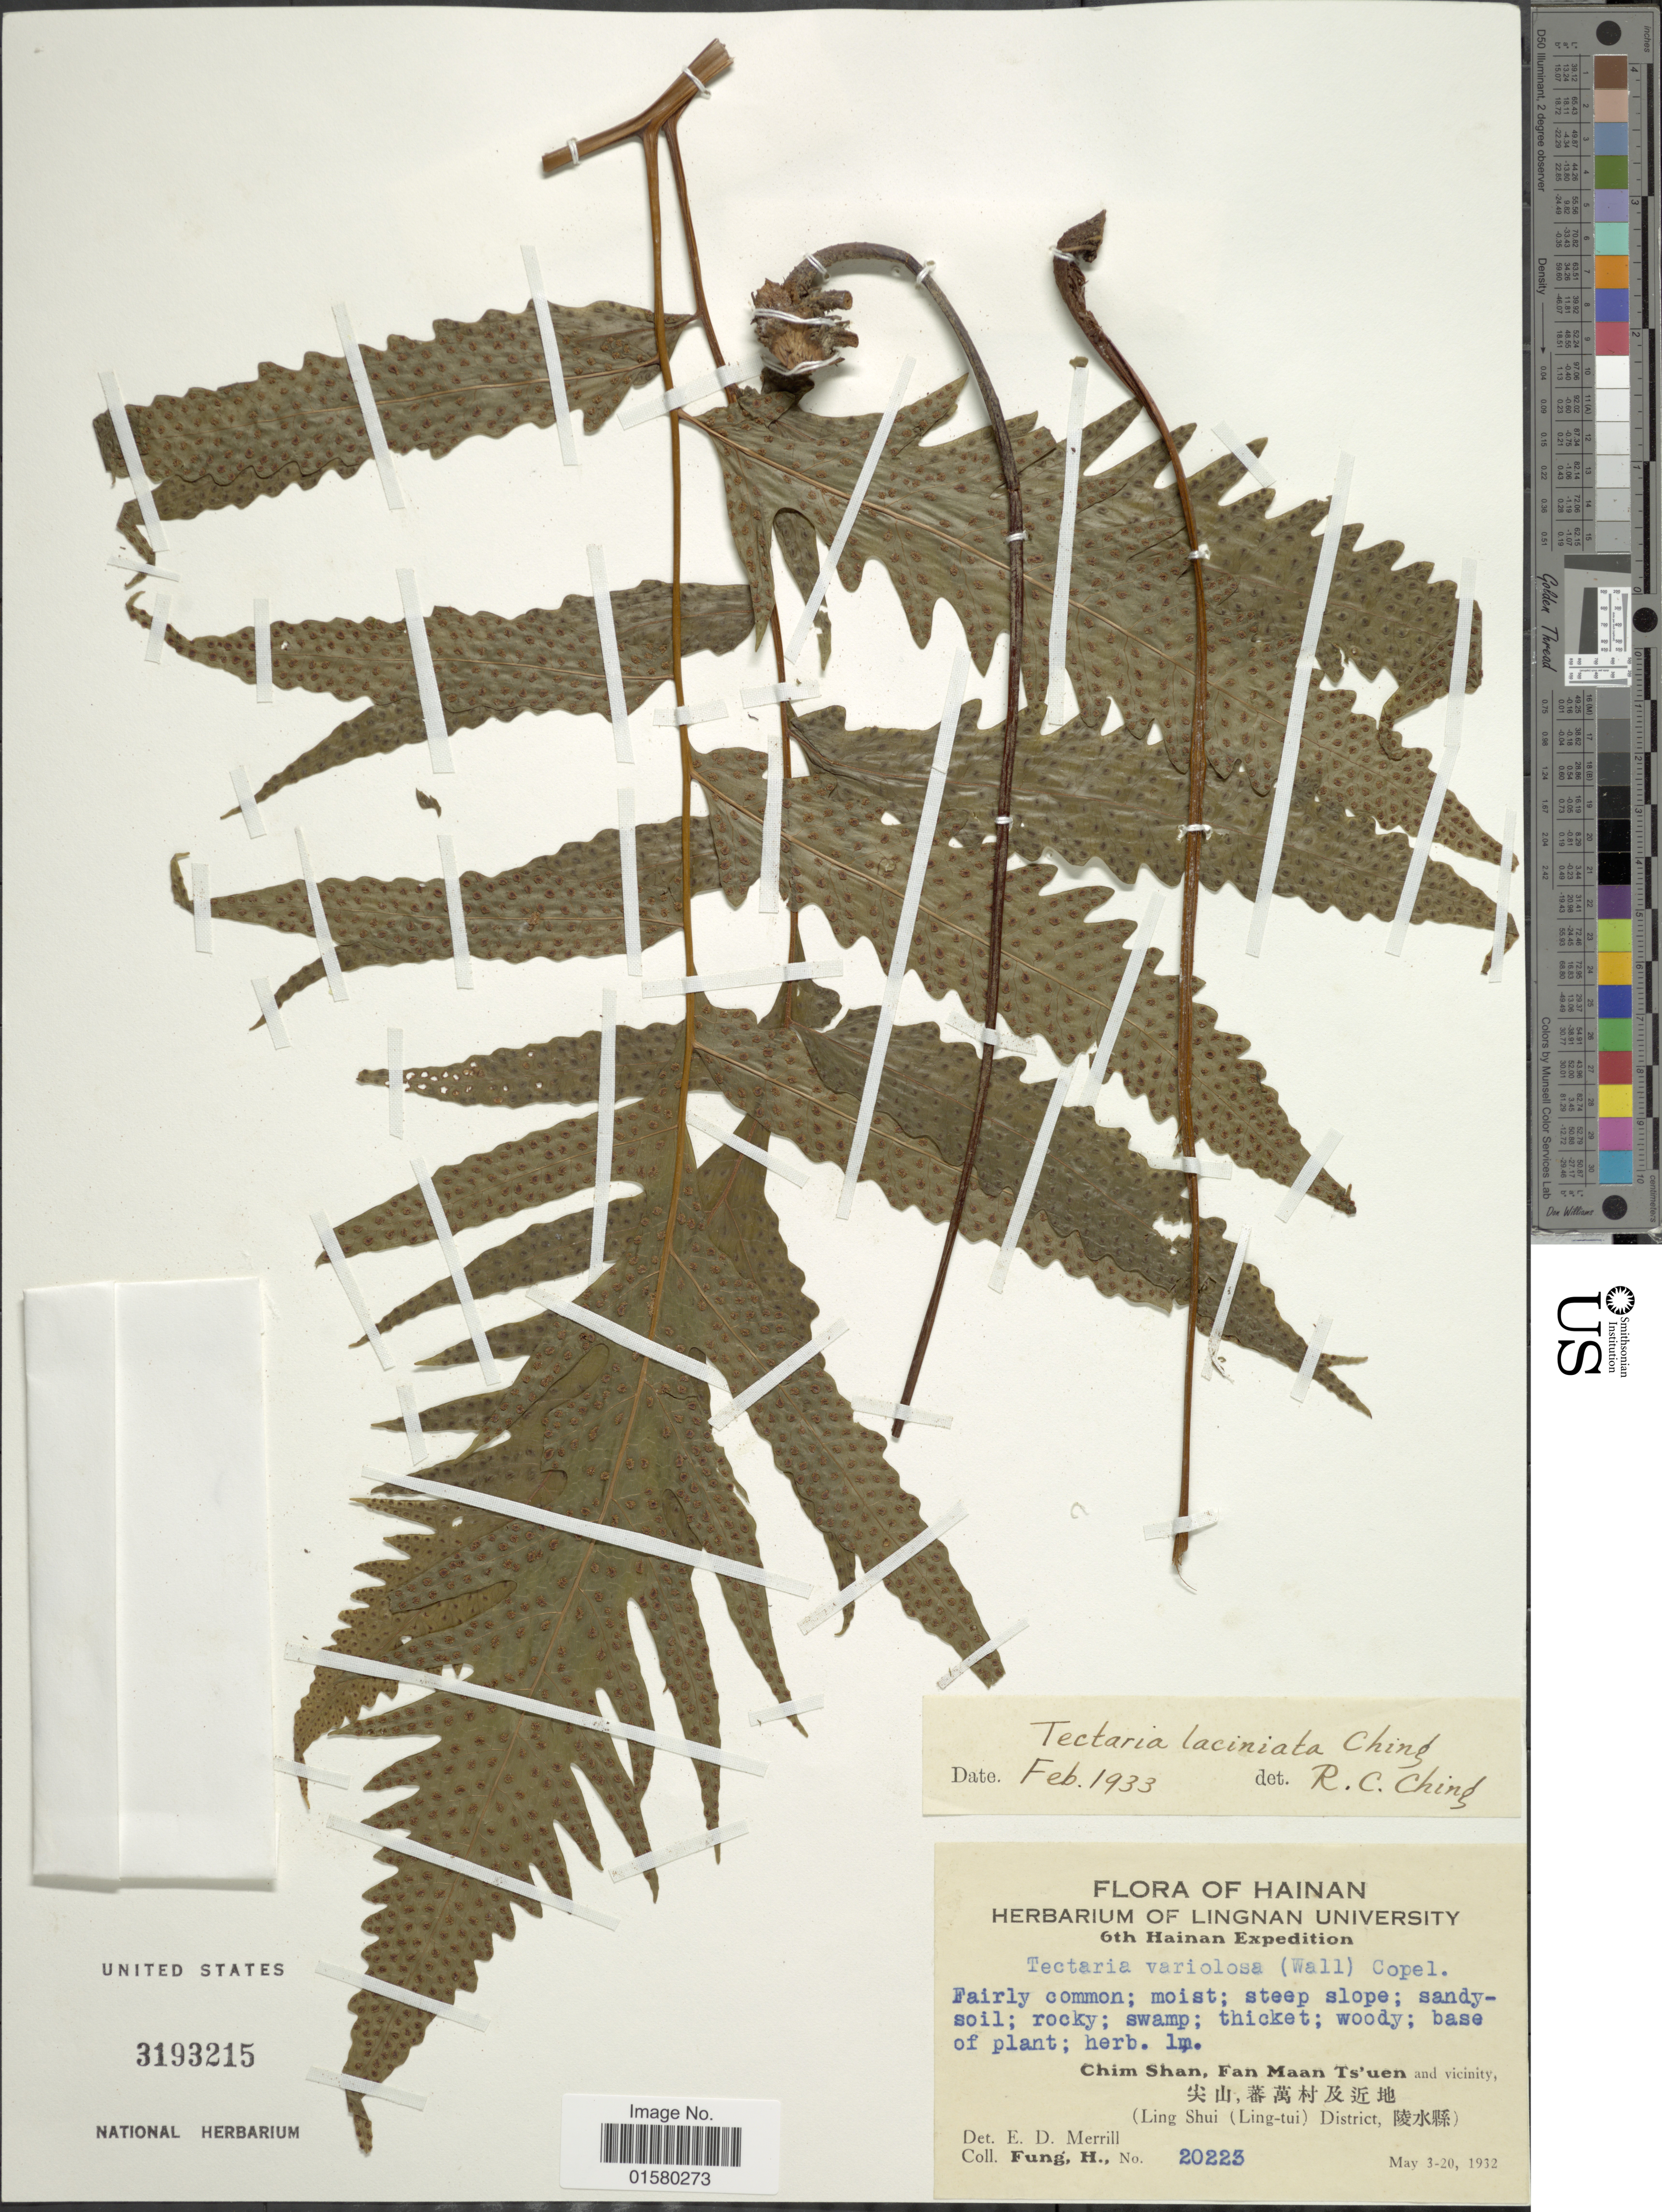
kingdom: Plantae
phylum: Tracheophyta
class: Polypodiopsida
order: Polypodiales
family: Tectariaceae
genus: Tectaria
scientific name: Tectaria laciniata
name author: Ching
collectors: H. Fung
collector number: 20223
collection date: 1932-05-03/1932-05-20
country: China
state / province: Hainan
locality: Chim Shan, Fan Maan Ts'uen and vicinity, Ling Shui (Ling-tui) District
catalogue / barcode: US 3193215